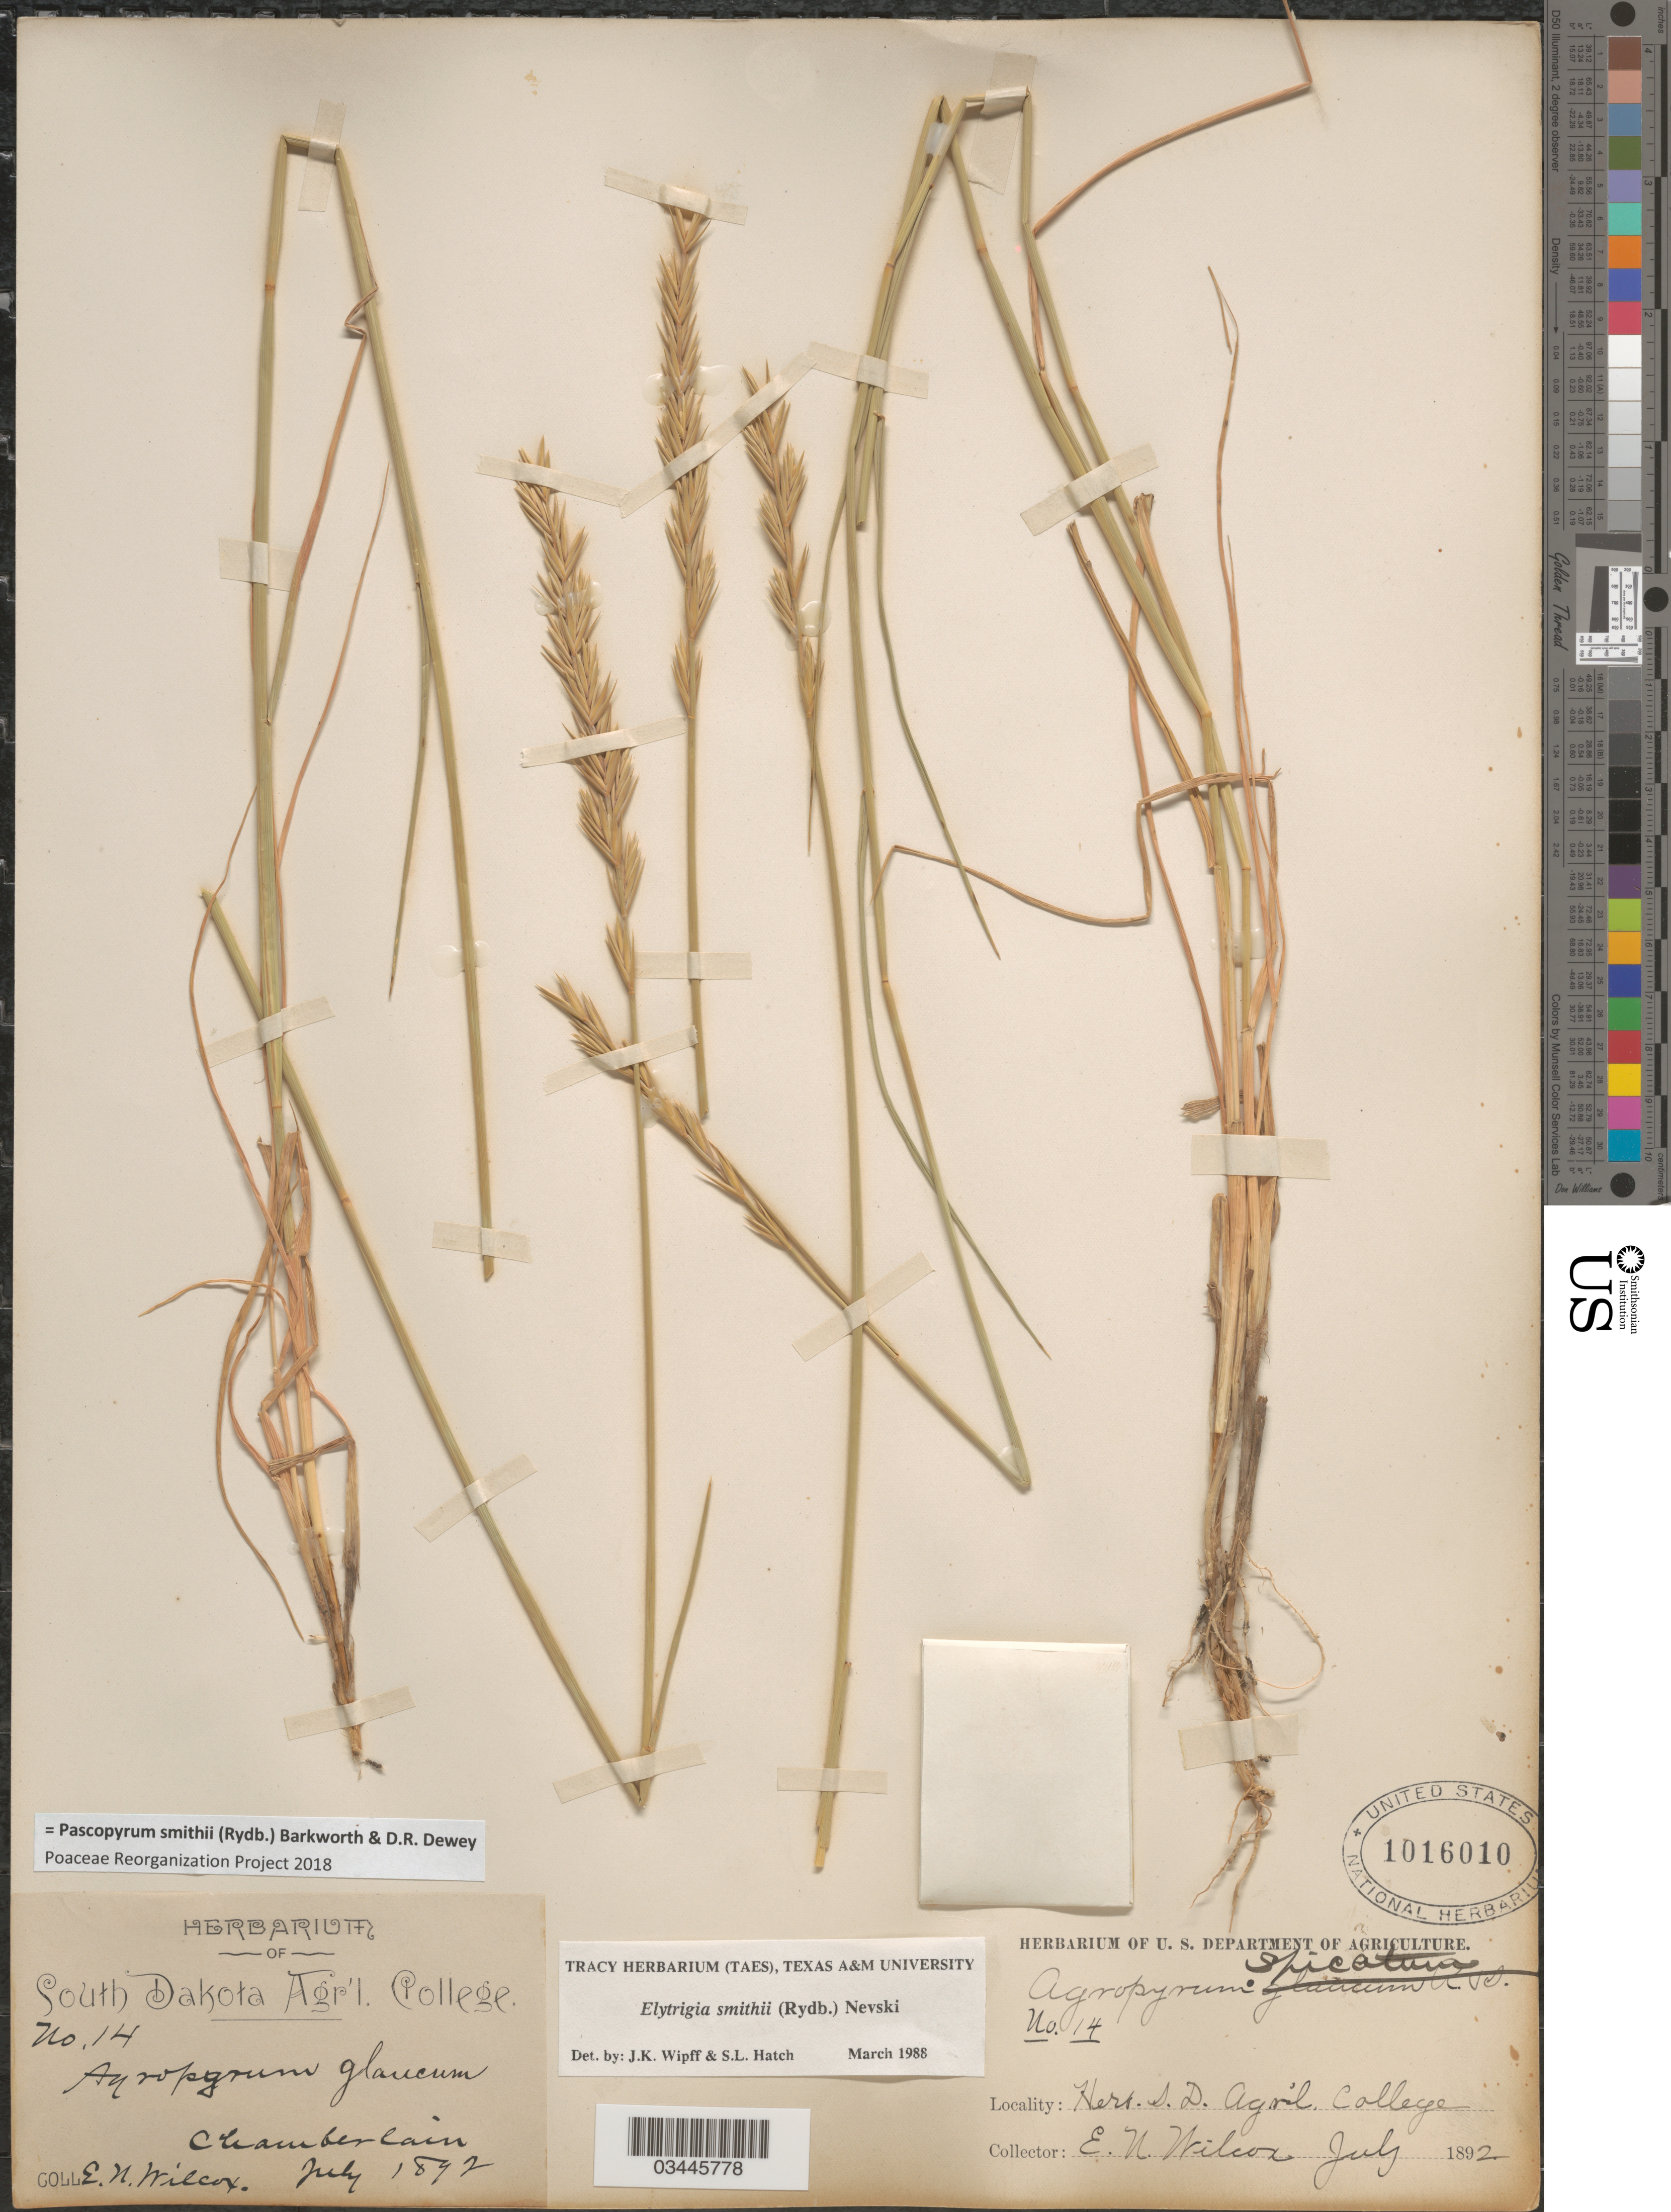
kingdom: Plantae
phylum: Tracheophyta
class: Liliopsida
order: Poales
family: Poaceae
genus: Pascopyrum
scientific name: Pascopyrum smithii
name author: (Rydb.) Barkworth & Dewey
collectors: E. Wilcox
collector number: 14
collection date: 1892-07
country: United States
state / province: South Dakota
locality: Chamberlain.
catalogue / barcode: US 1016010